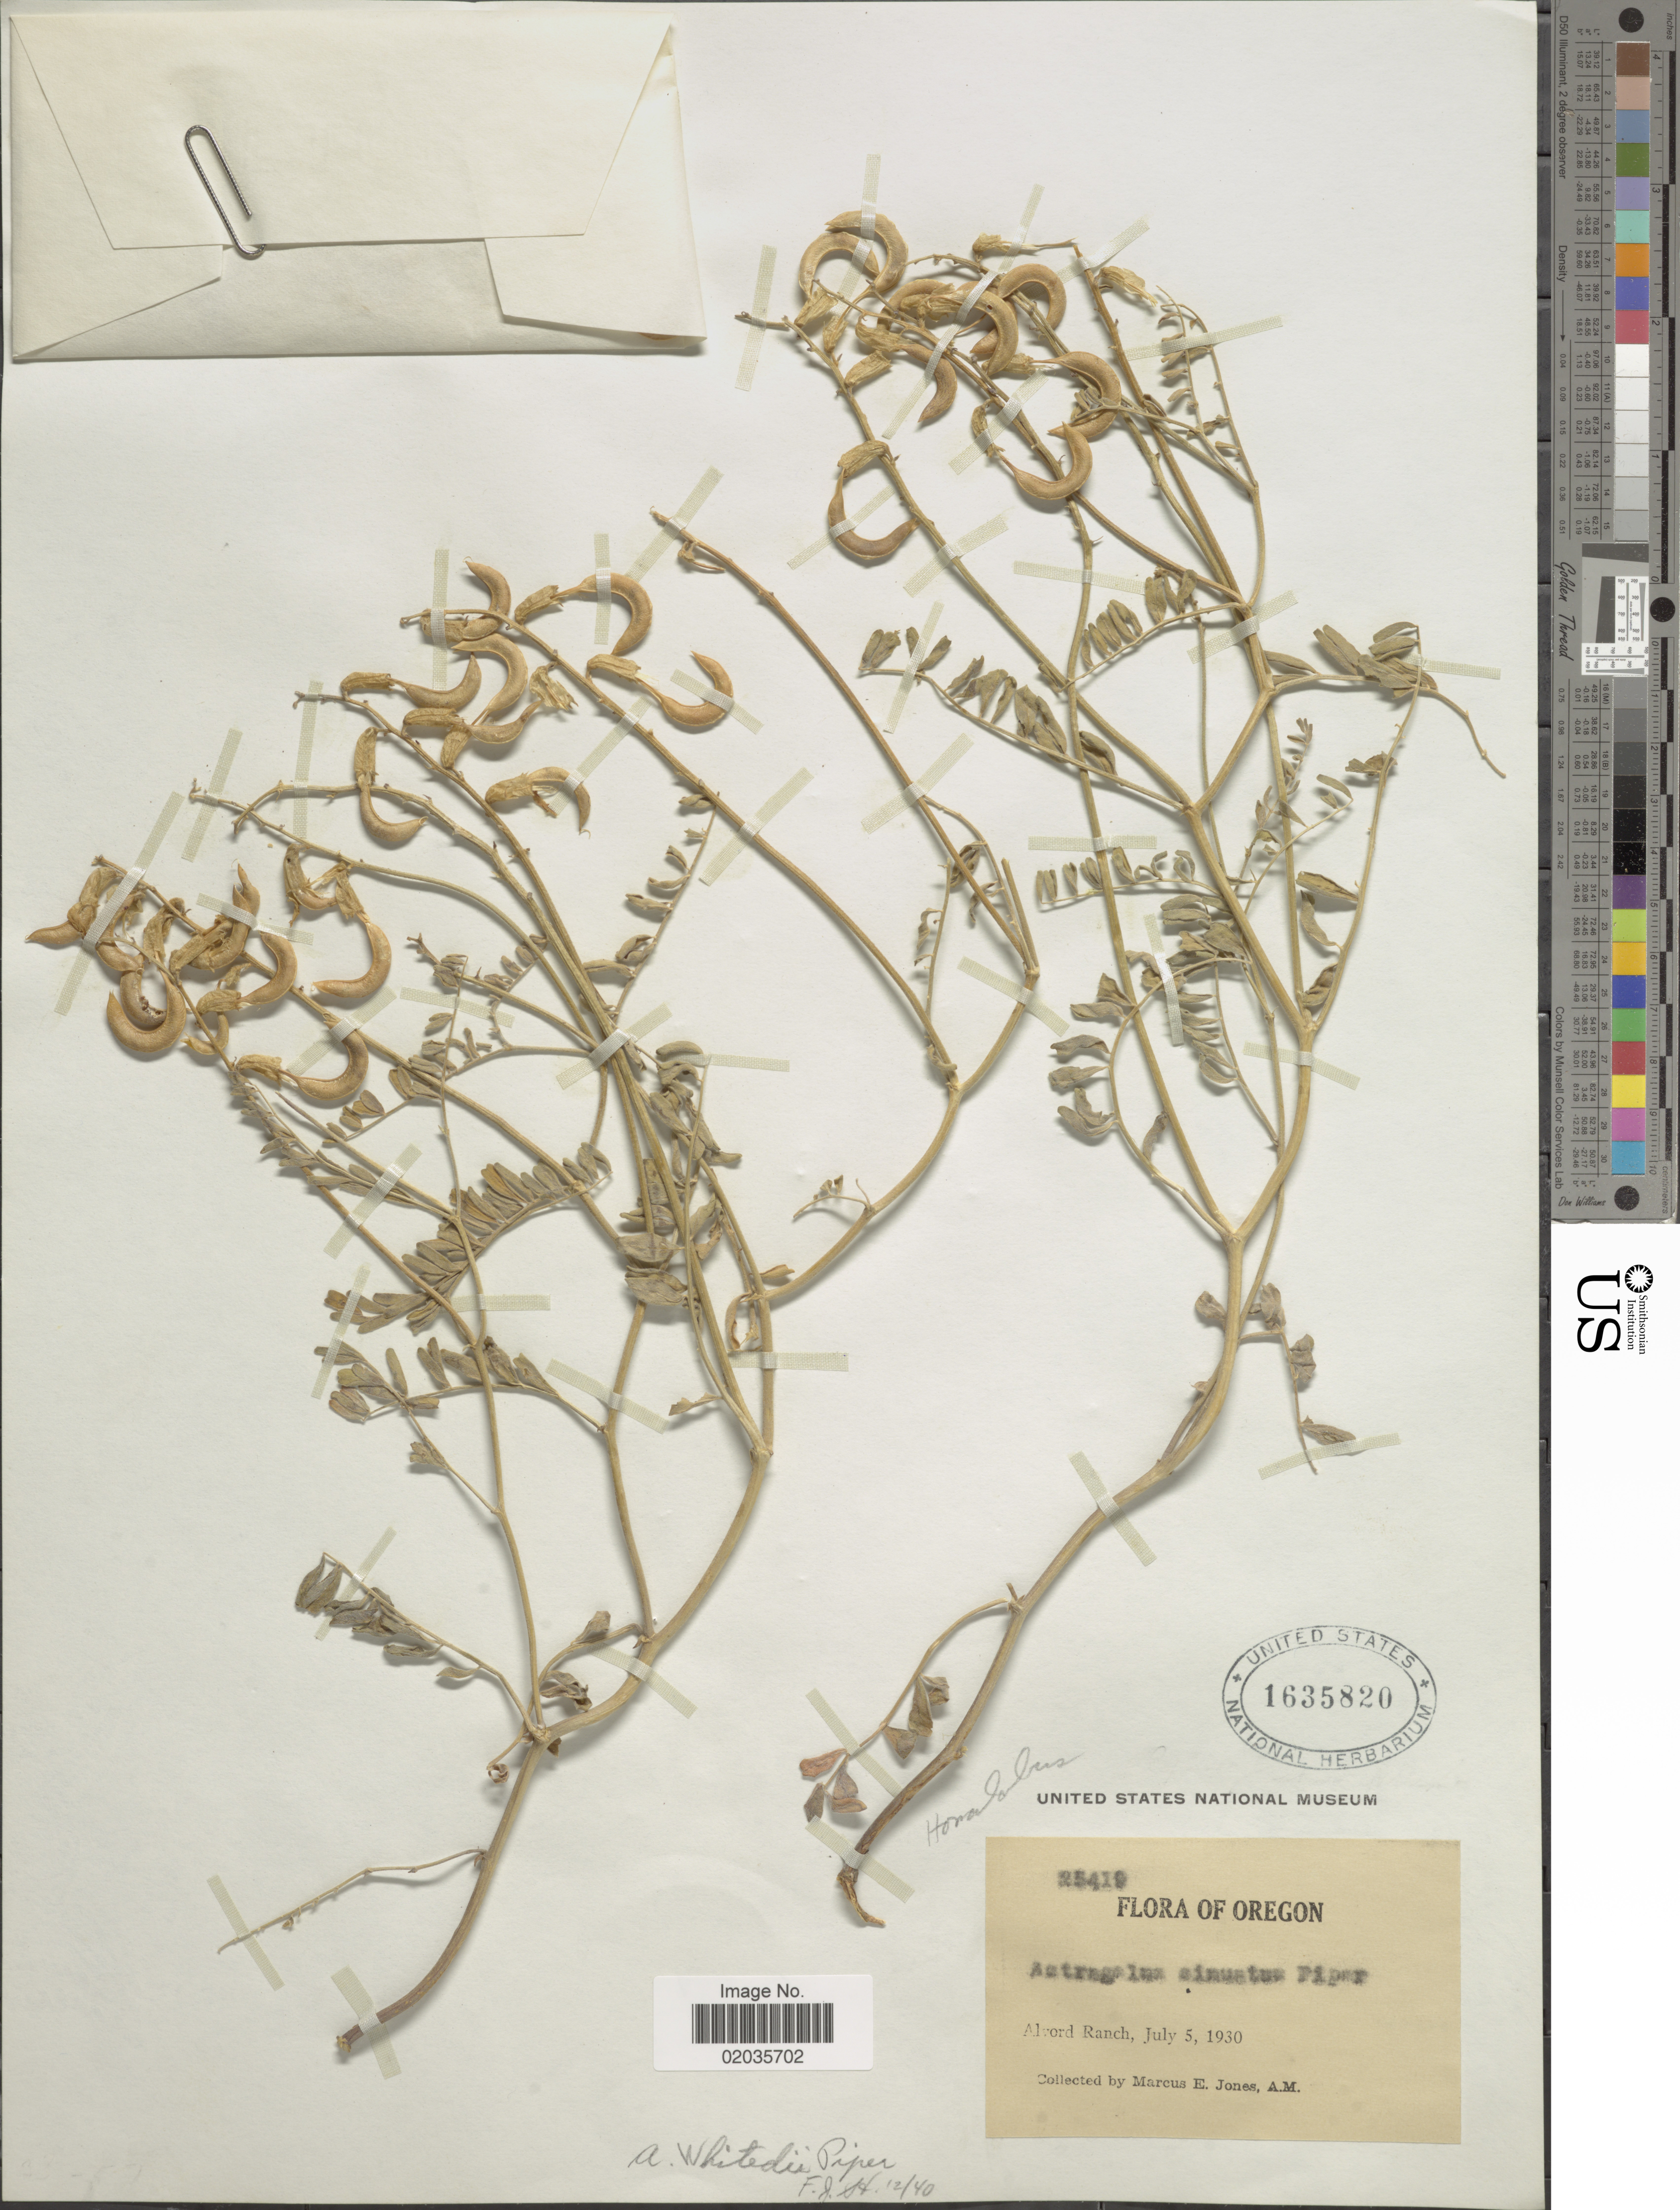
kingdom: Plantae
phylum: Tracheophyta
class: Magnoliopsida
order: Fabales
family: Fabaceae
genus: Astragalus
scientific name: Astragalus whitedii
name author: Piper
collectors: M. E. Jones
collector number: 25419*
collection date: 1930-07-05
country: United States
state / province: Oregon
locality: Alvord Ranch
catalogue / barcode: US 1635820